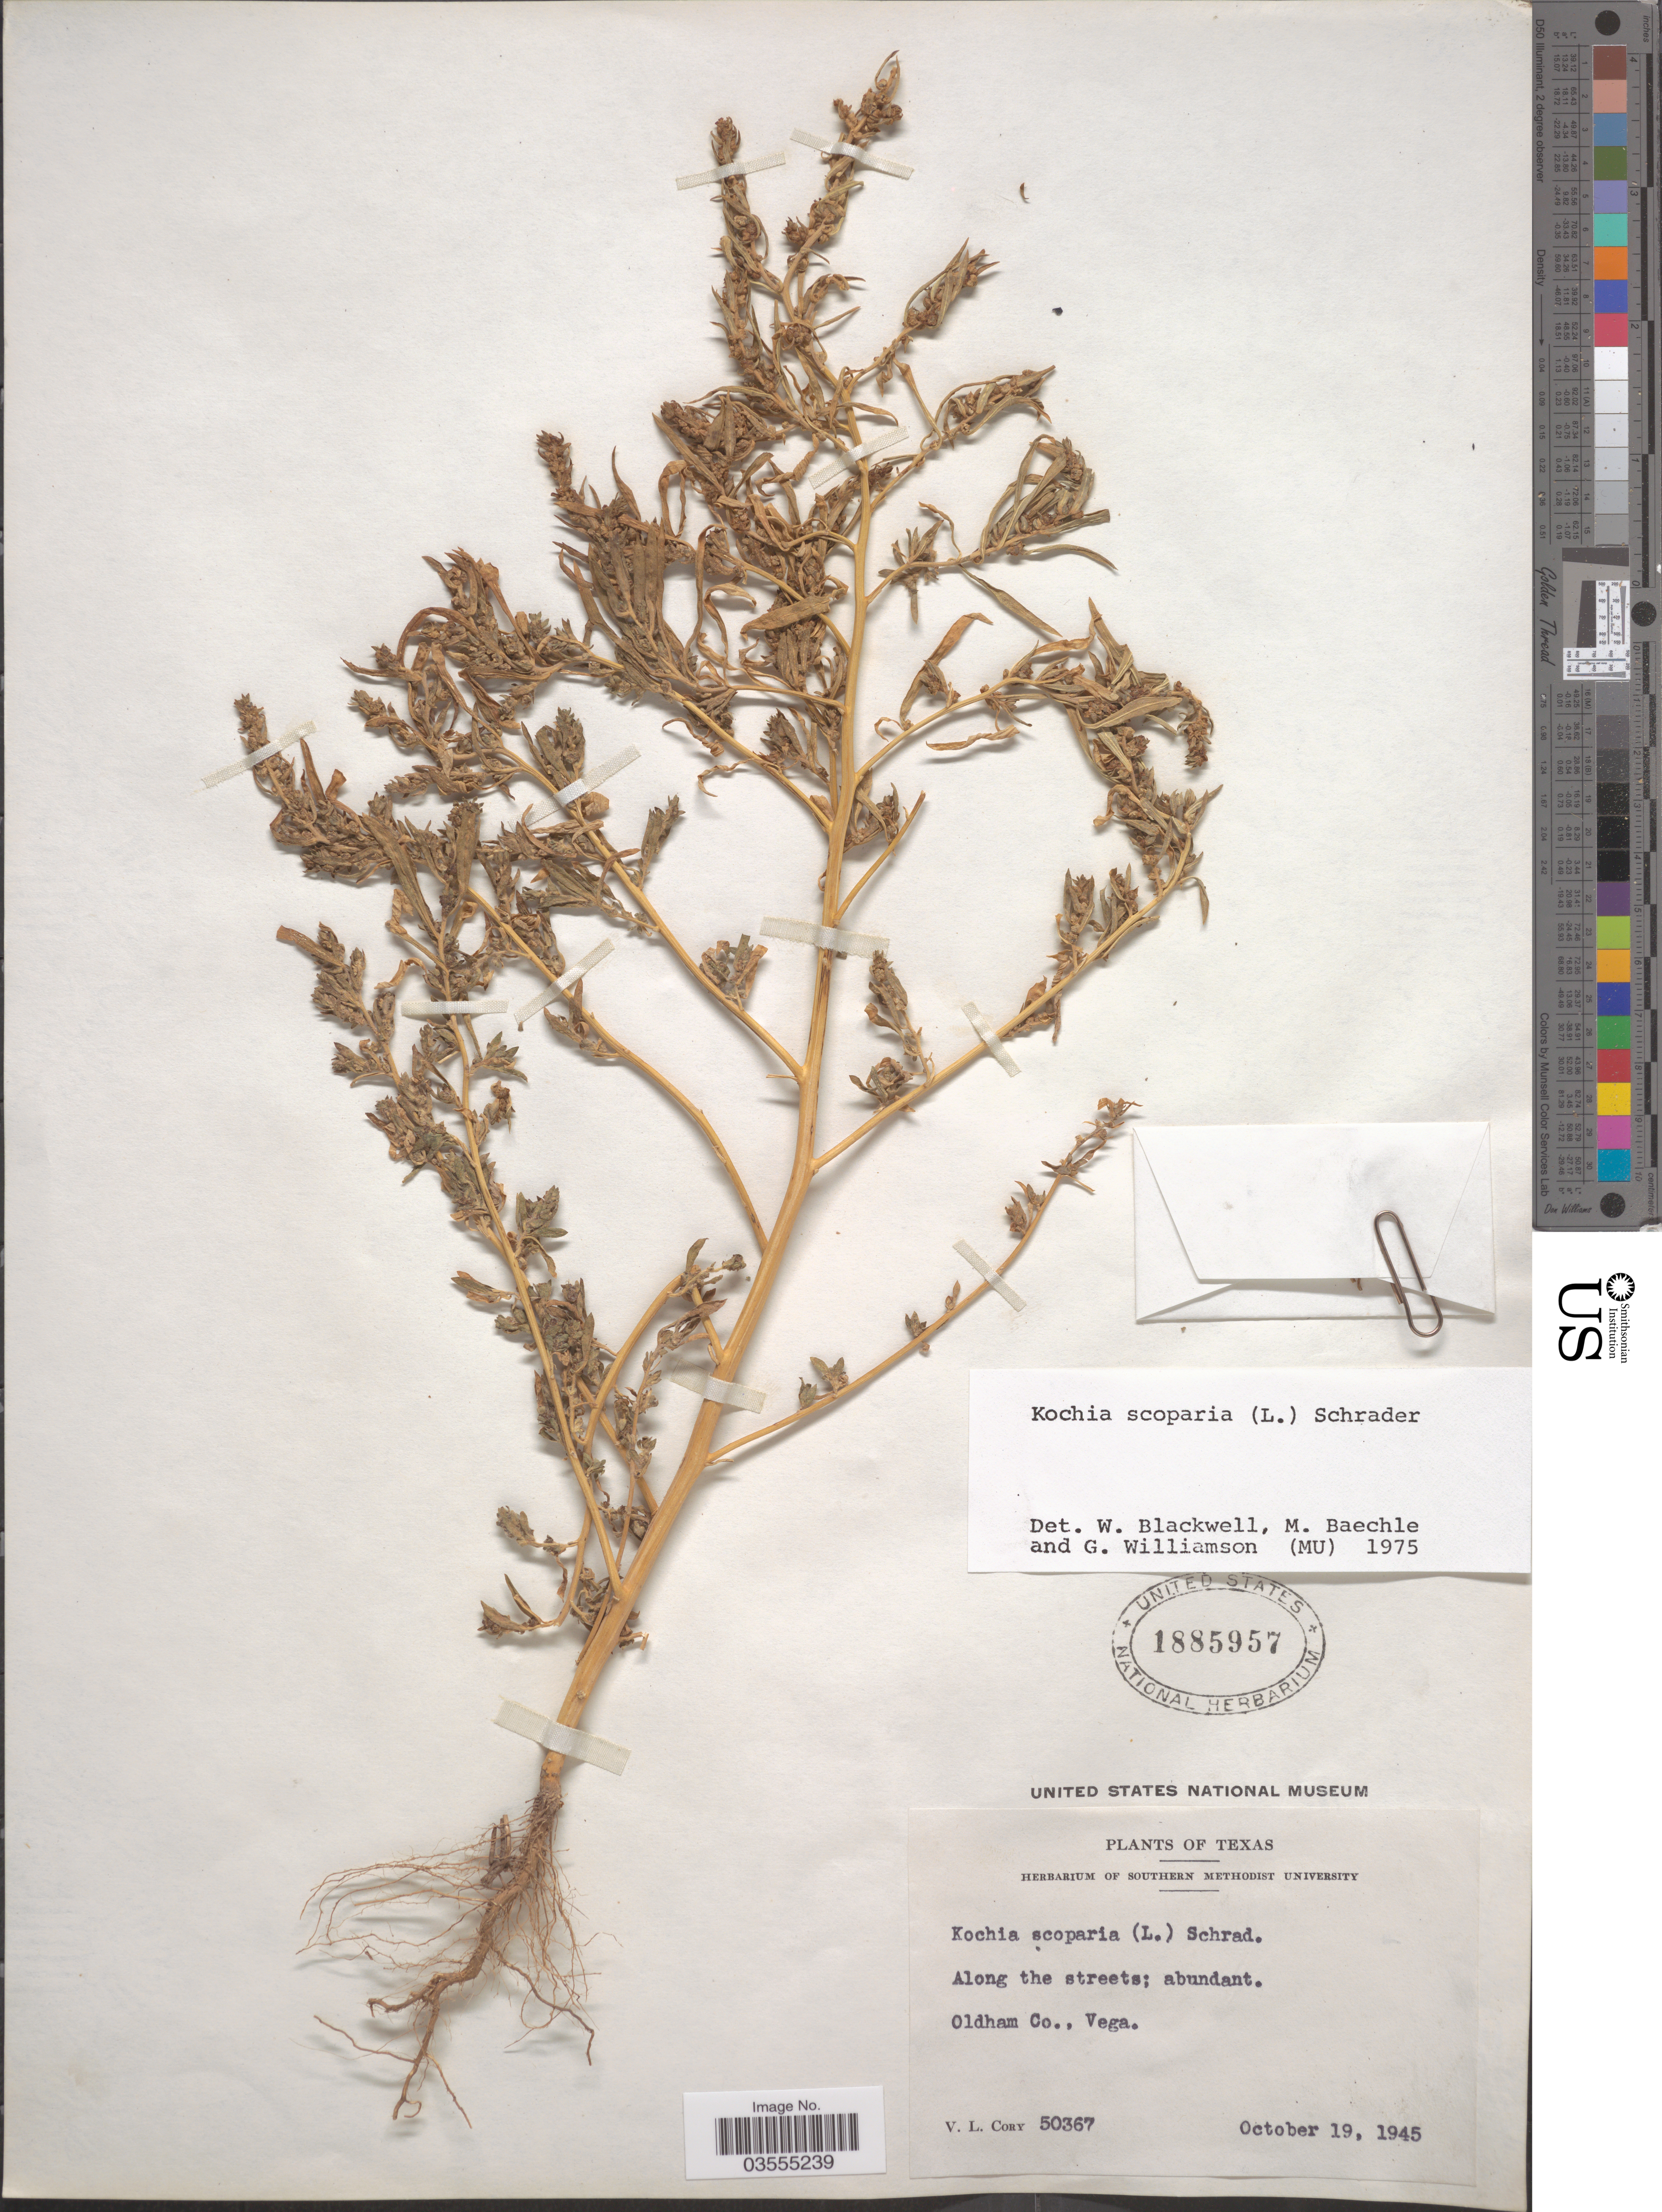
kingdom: Plantae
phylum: Tracheophyta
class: Magnoliopsida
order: Caryophyllales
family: Amaranthaceae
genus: Bassia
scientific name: Bassia scoparia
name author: (L.) Voss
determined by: U.S. National Herbarium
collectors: V. Cory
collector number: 50367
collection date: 1945-10-19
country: United States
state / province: Texas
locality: Oldham Co., Vega.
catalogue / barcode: US 1885957